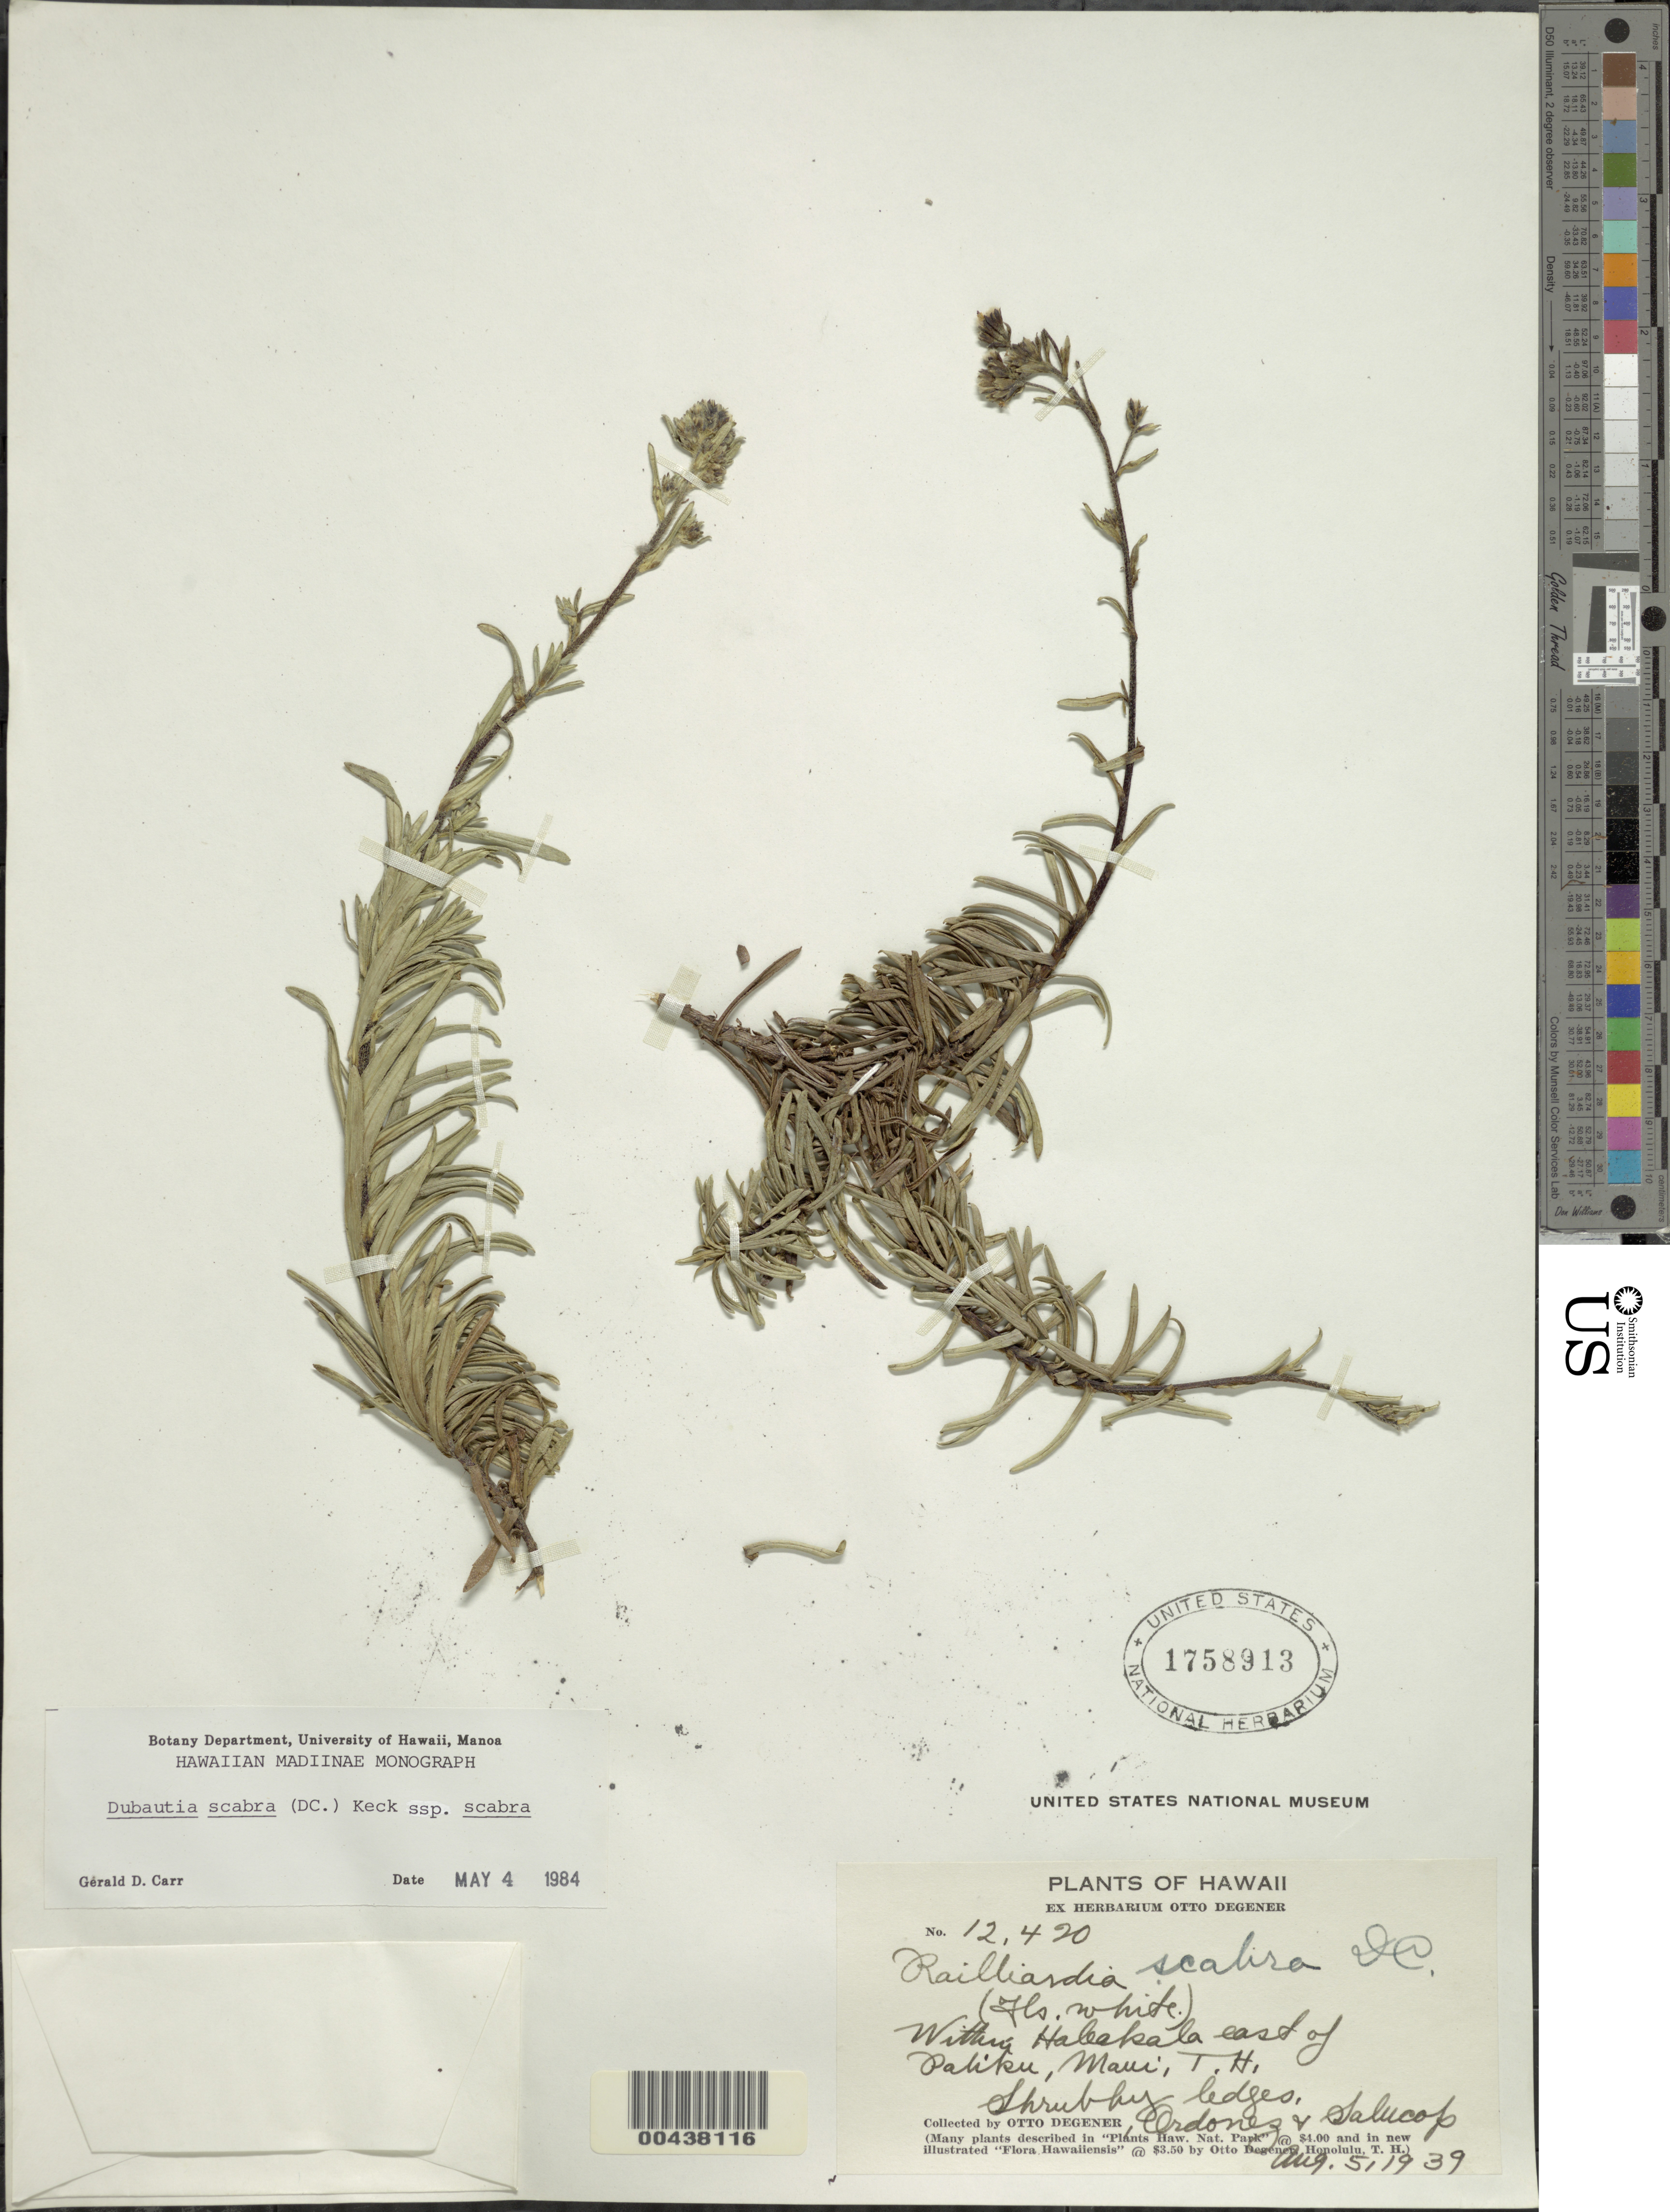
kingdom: Plantae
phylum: Tracheophyta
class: Magnoliopsida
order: Asterales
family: Asteraceae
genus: Dubautia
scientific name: Dubautia scabra subsp. scabra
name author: (DC.) D.D. Keck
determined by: Carr, G. D.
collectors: O. Degener, Ordonez & -- Salucop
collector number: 12420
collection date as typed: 5 Aug 1939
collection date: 1939-08-05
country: United States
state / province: Hawaii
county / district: Maui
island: Maui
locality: Within Haleakala E of Paliku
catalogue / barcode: US 1758913